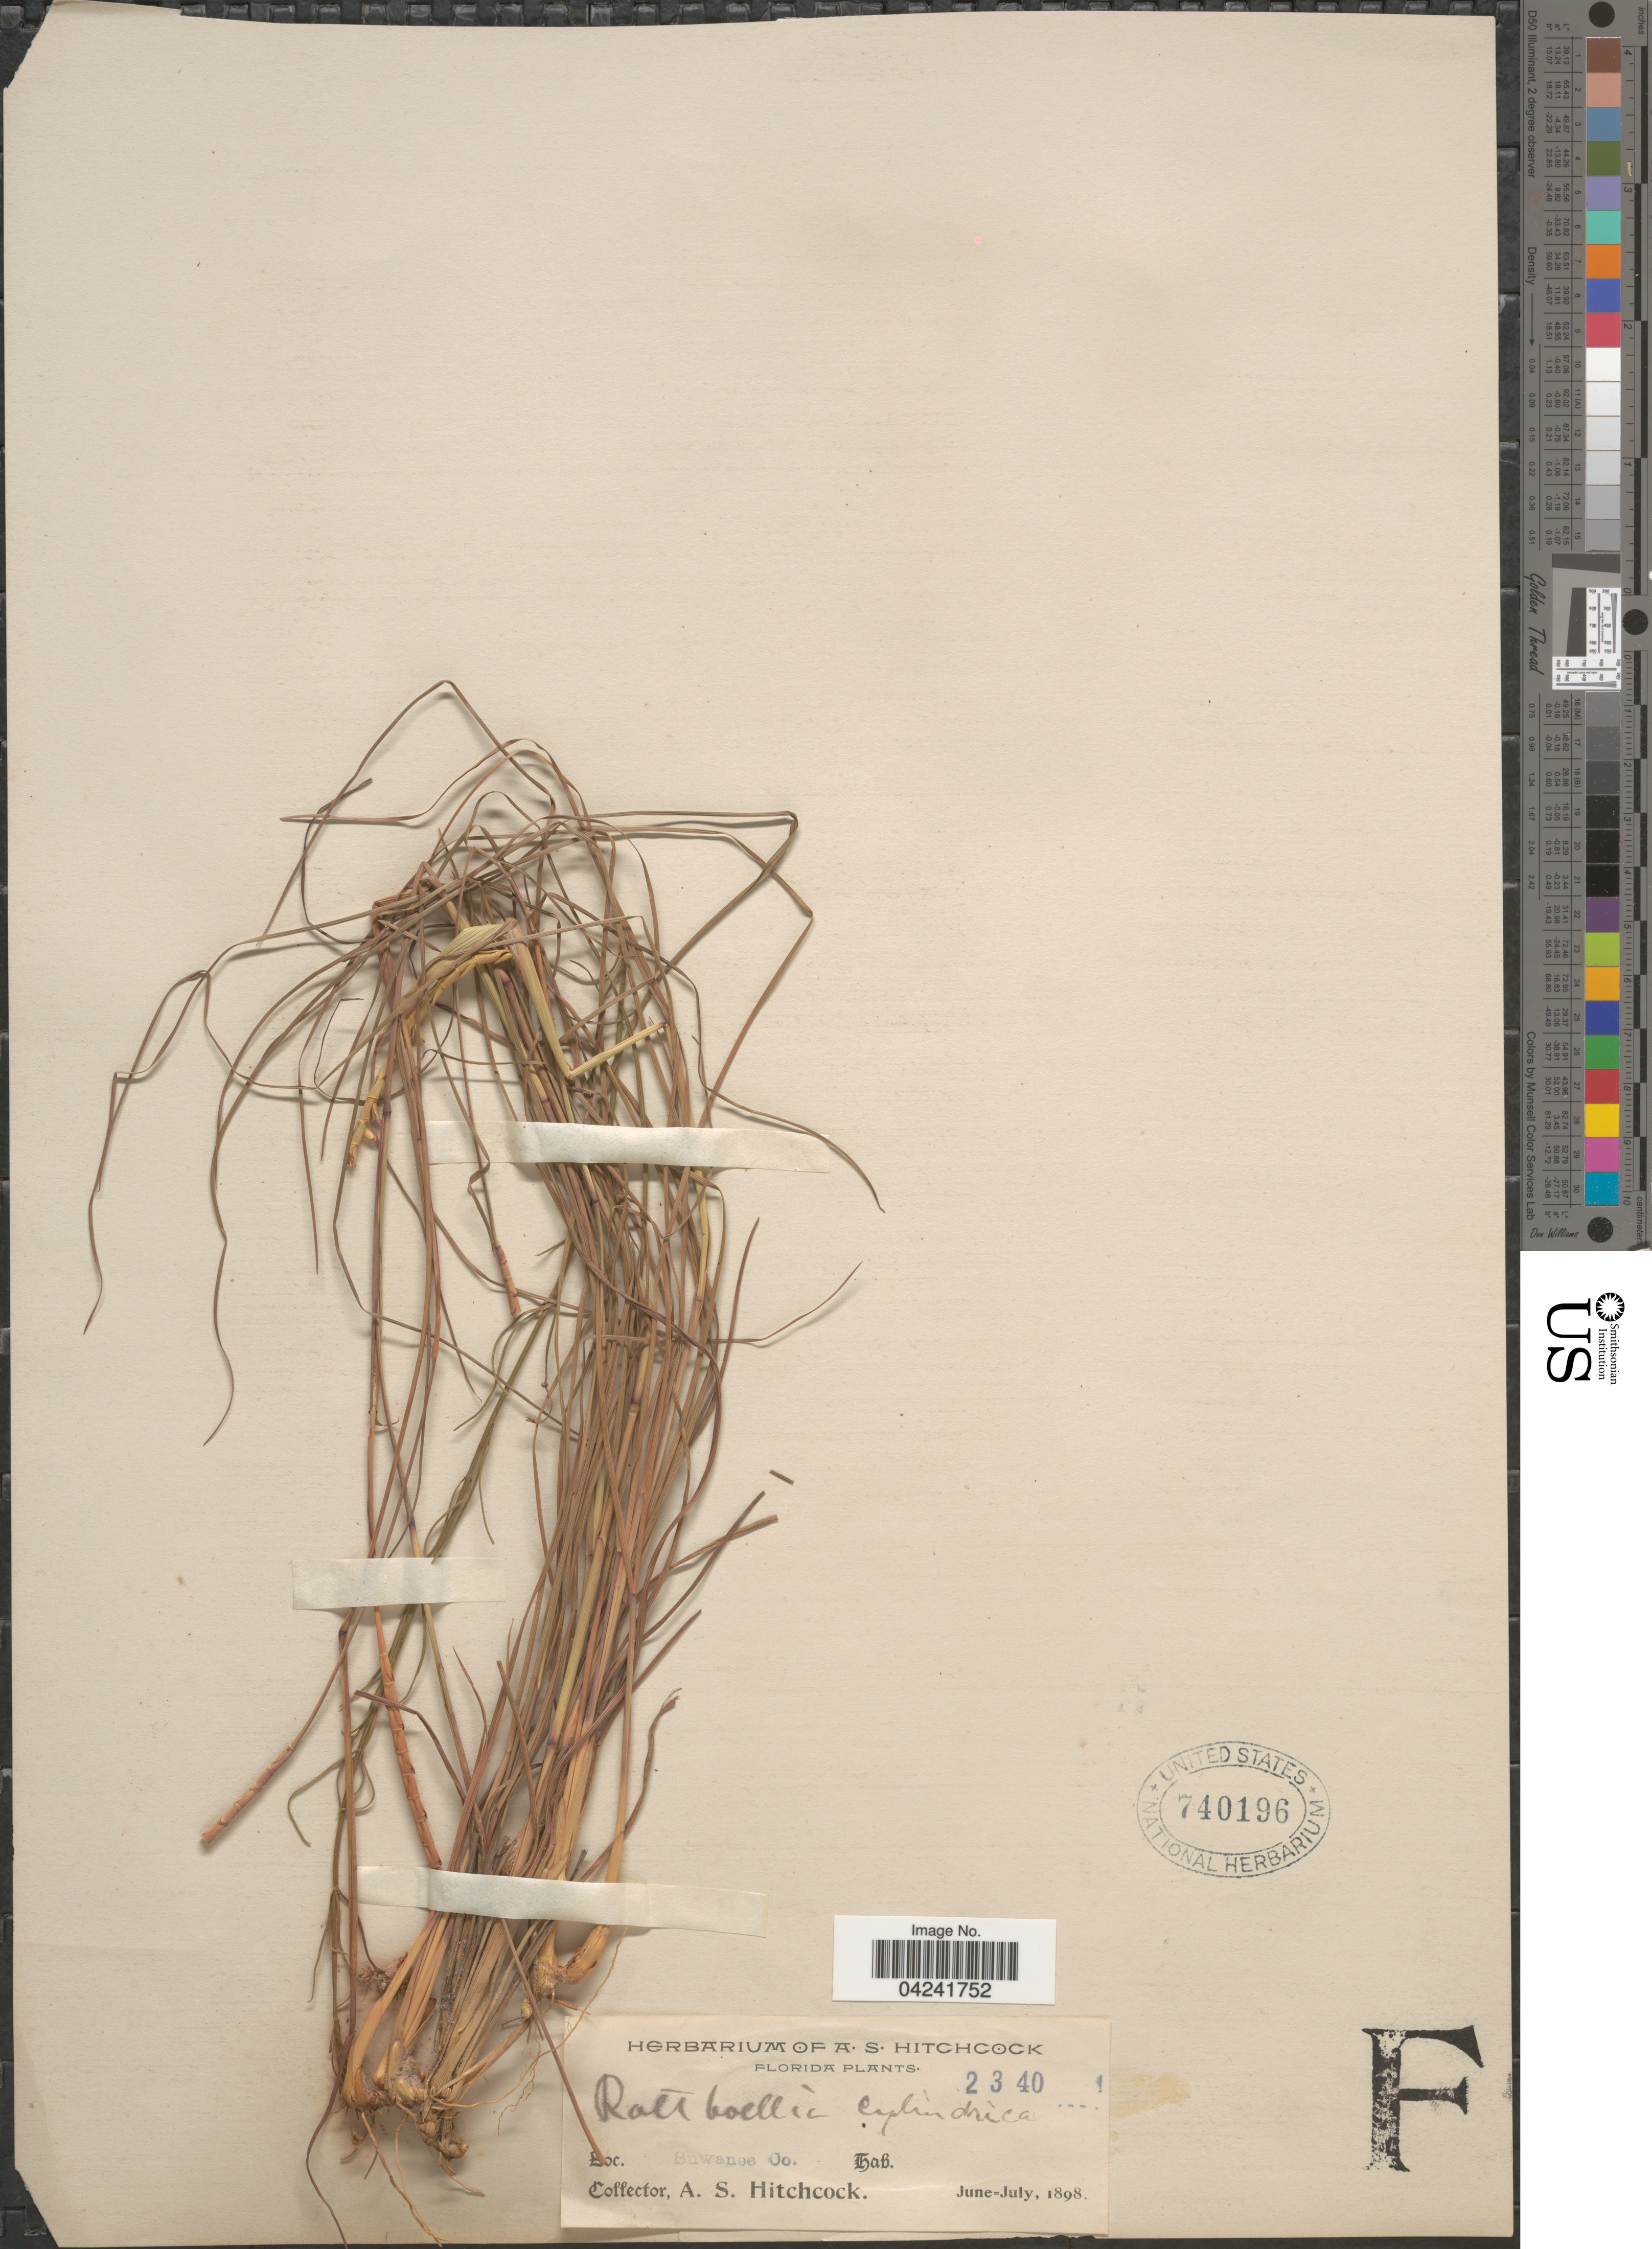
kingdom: Plantae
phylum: Tracheophyta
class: Liliopsida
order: Poales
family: Poaceae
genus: Mnesithea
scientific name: Mnesithea cylindrica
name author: (Michx.) de Koning & Sosef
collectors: A. S. Hitchcock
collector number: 2340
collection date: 1898-06/1898-07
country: United States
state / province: Florida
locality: Suwanee Co.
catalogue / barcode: US 740196